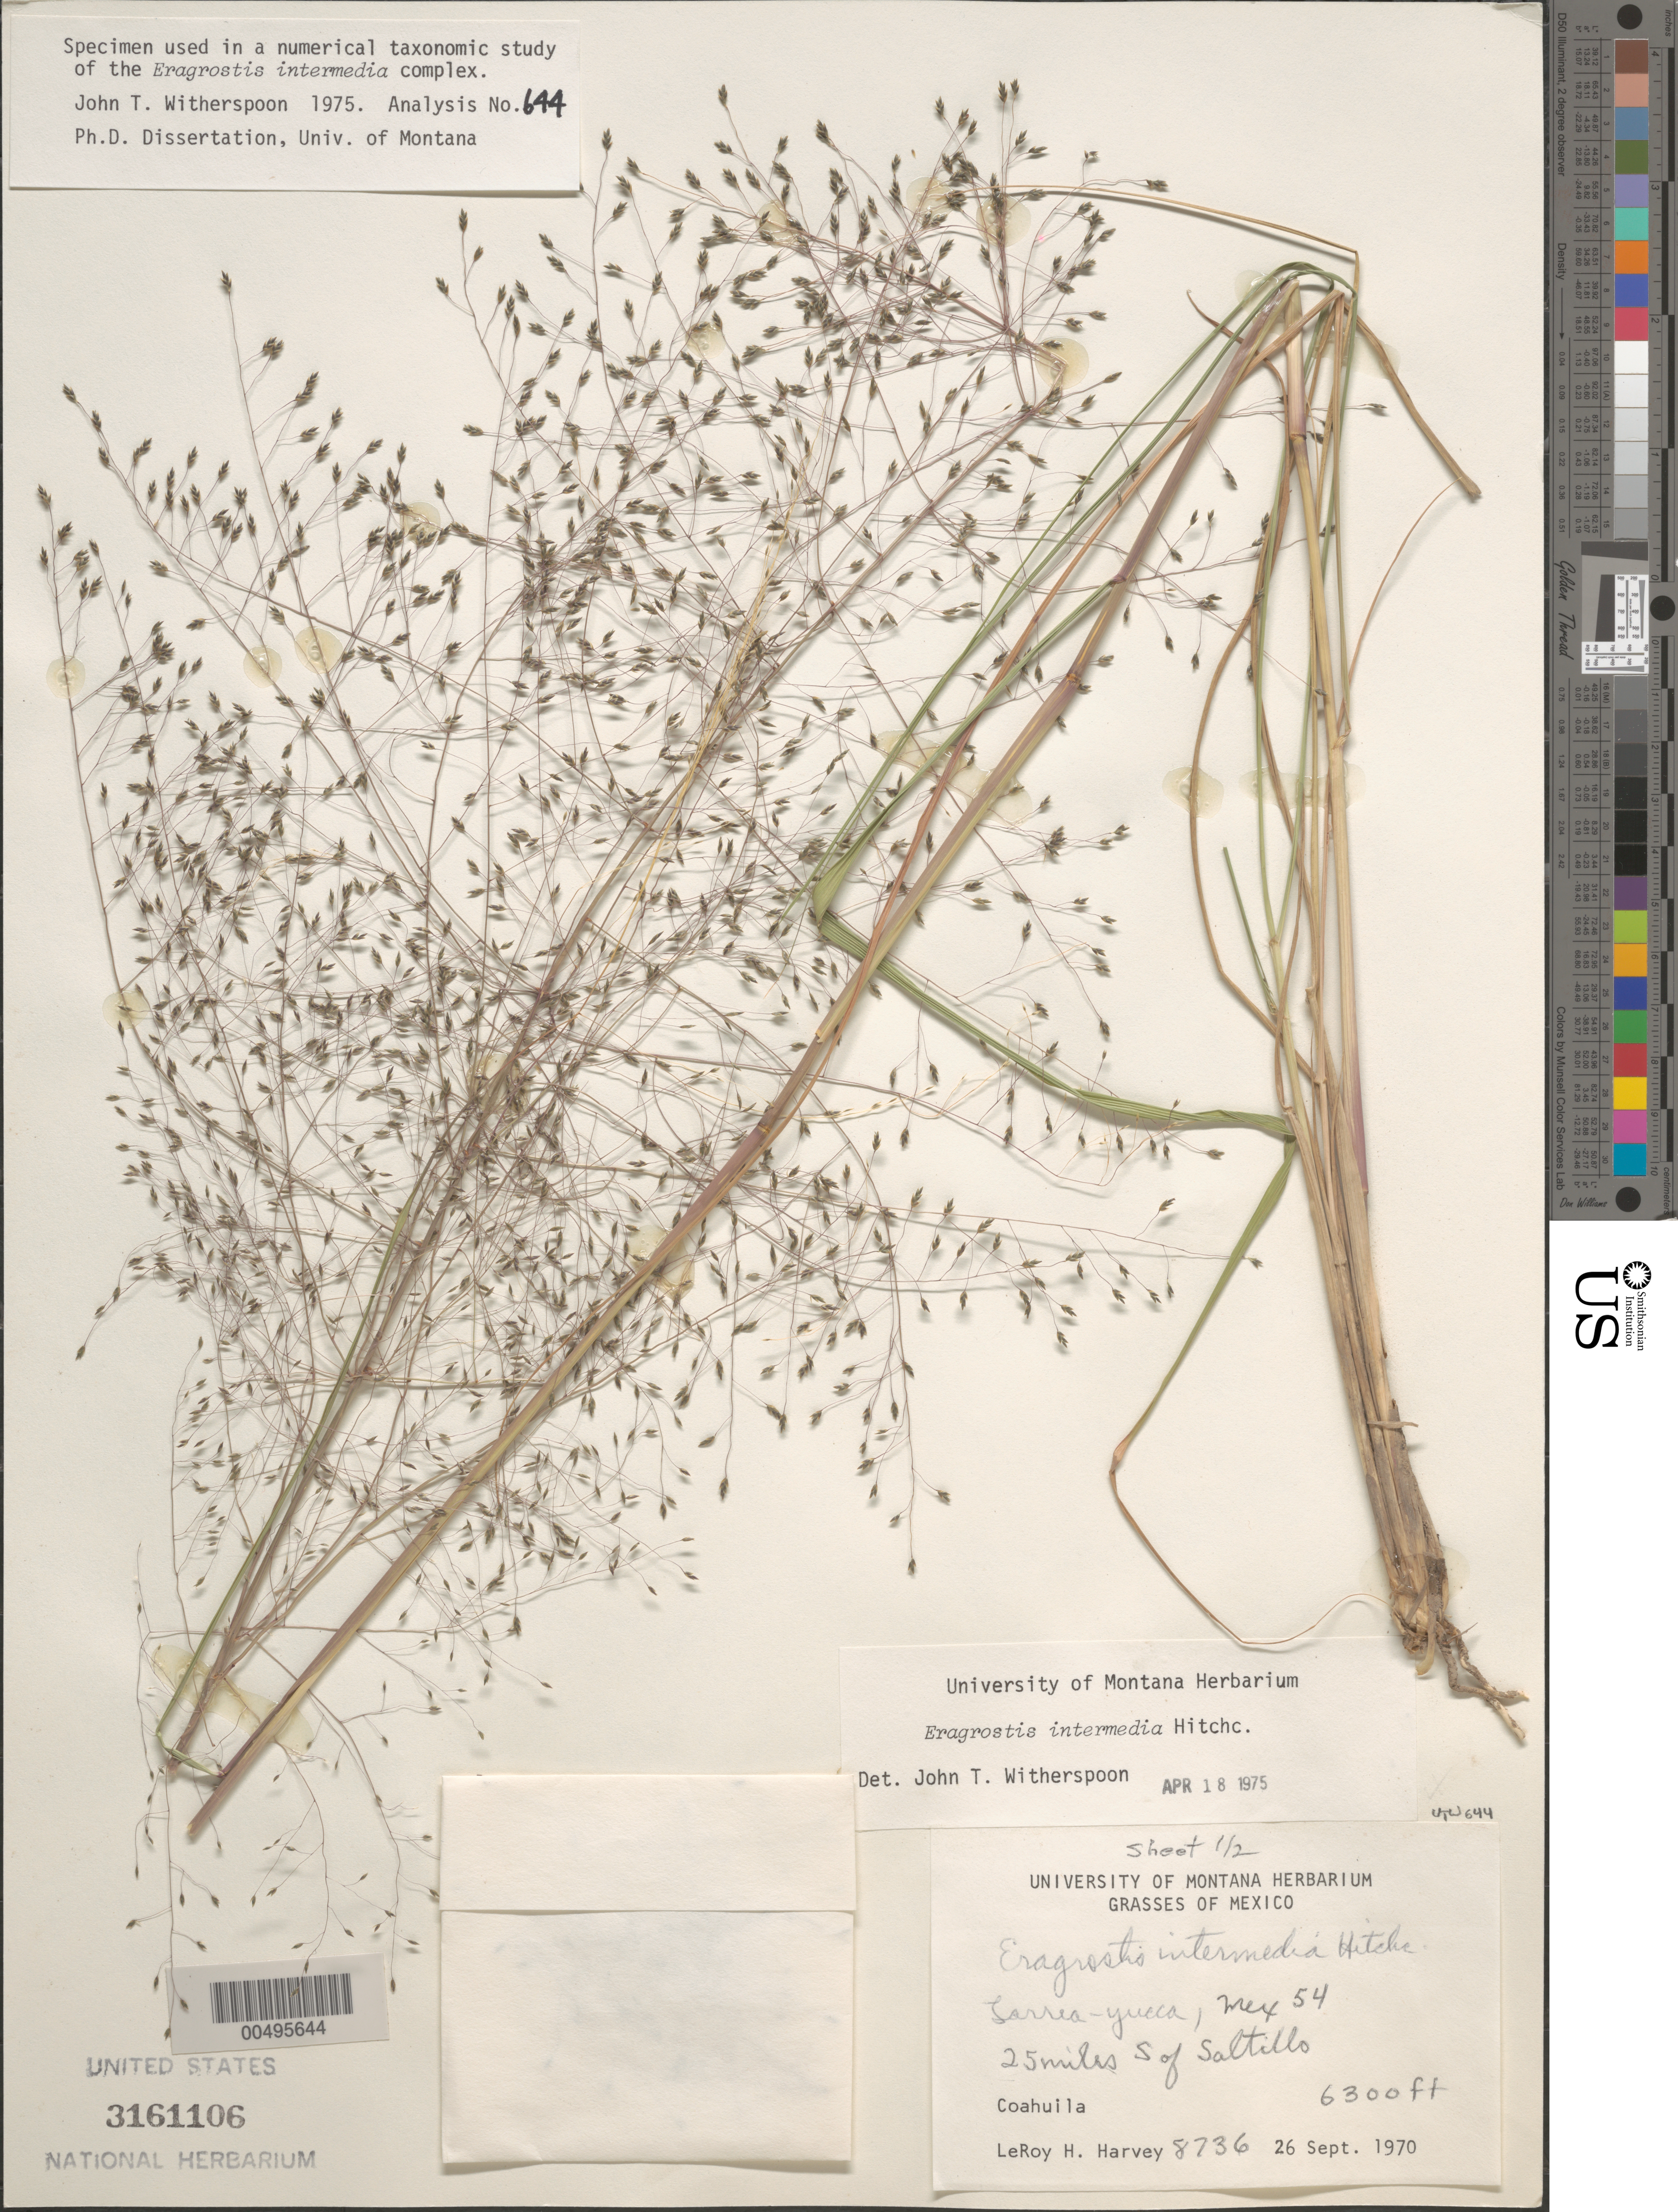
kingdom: Plantae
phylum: Tracheophyta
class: Liliopsida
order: Poales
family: Poaceae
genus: Eragrostis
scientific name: Eragrostis intermedia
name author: Hitchc.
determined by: Witherspoon, John T.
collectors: L. H. Harvey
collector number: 8736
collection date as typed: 26 Sep 1970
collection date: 1970-09-26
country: Mexico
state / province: Coahuila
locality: Mex 54, 25 mi S of Saltillo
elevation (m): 1920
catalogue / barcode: US 3161106